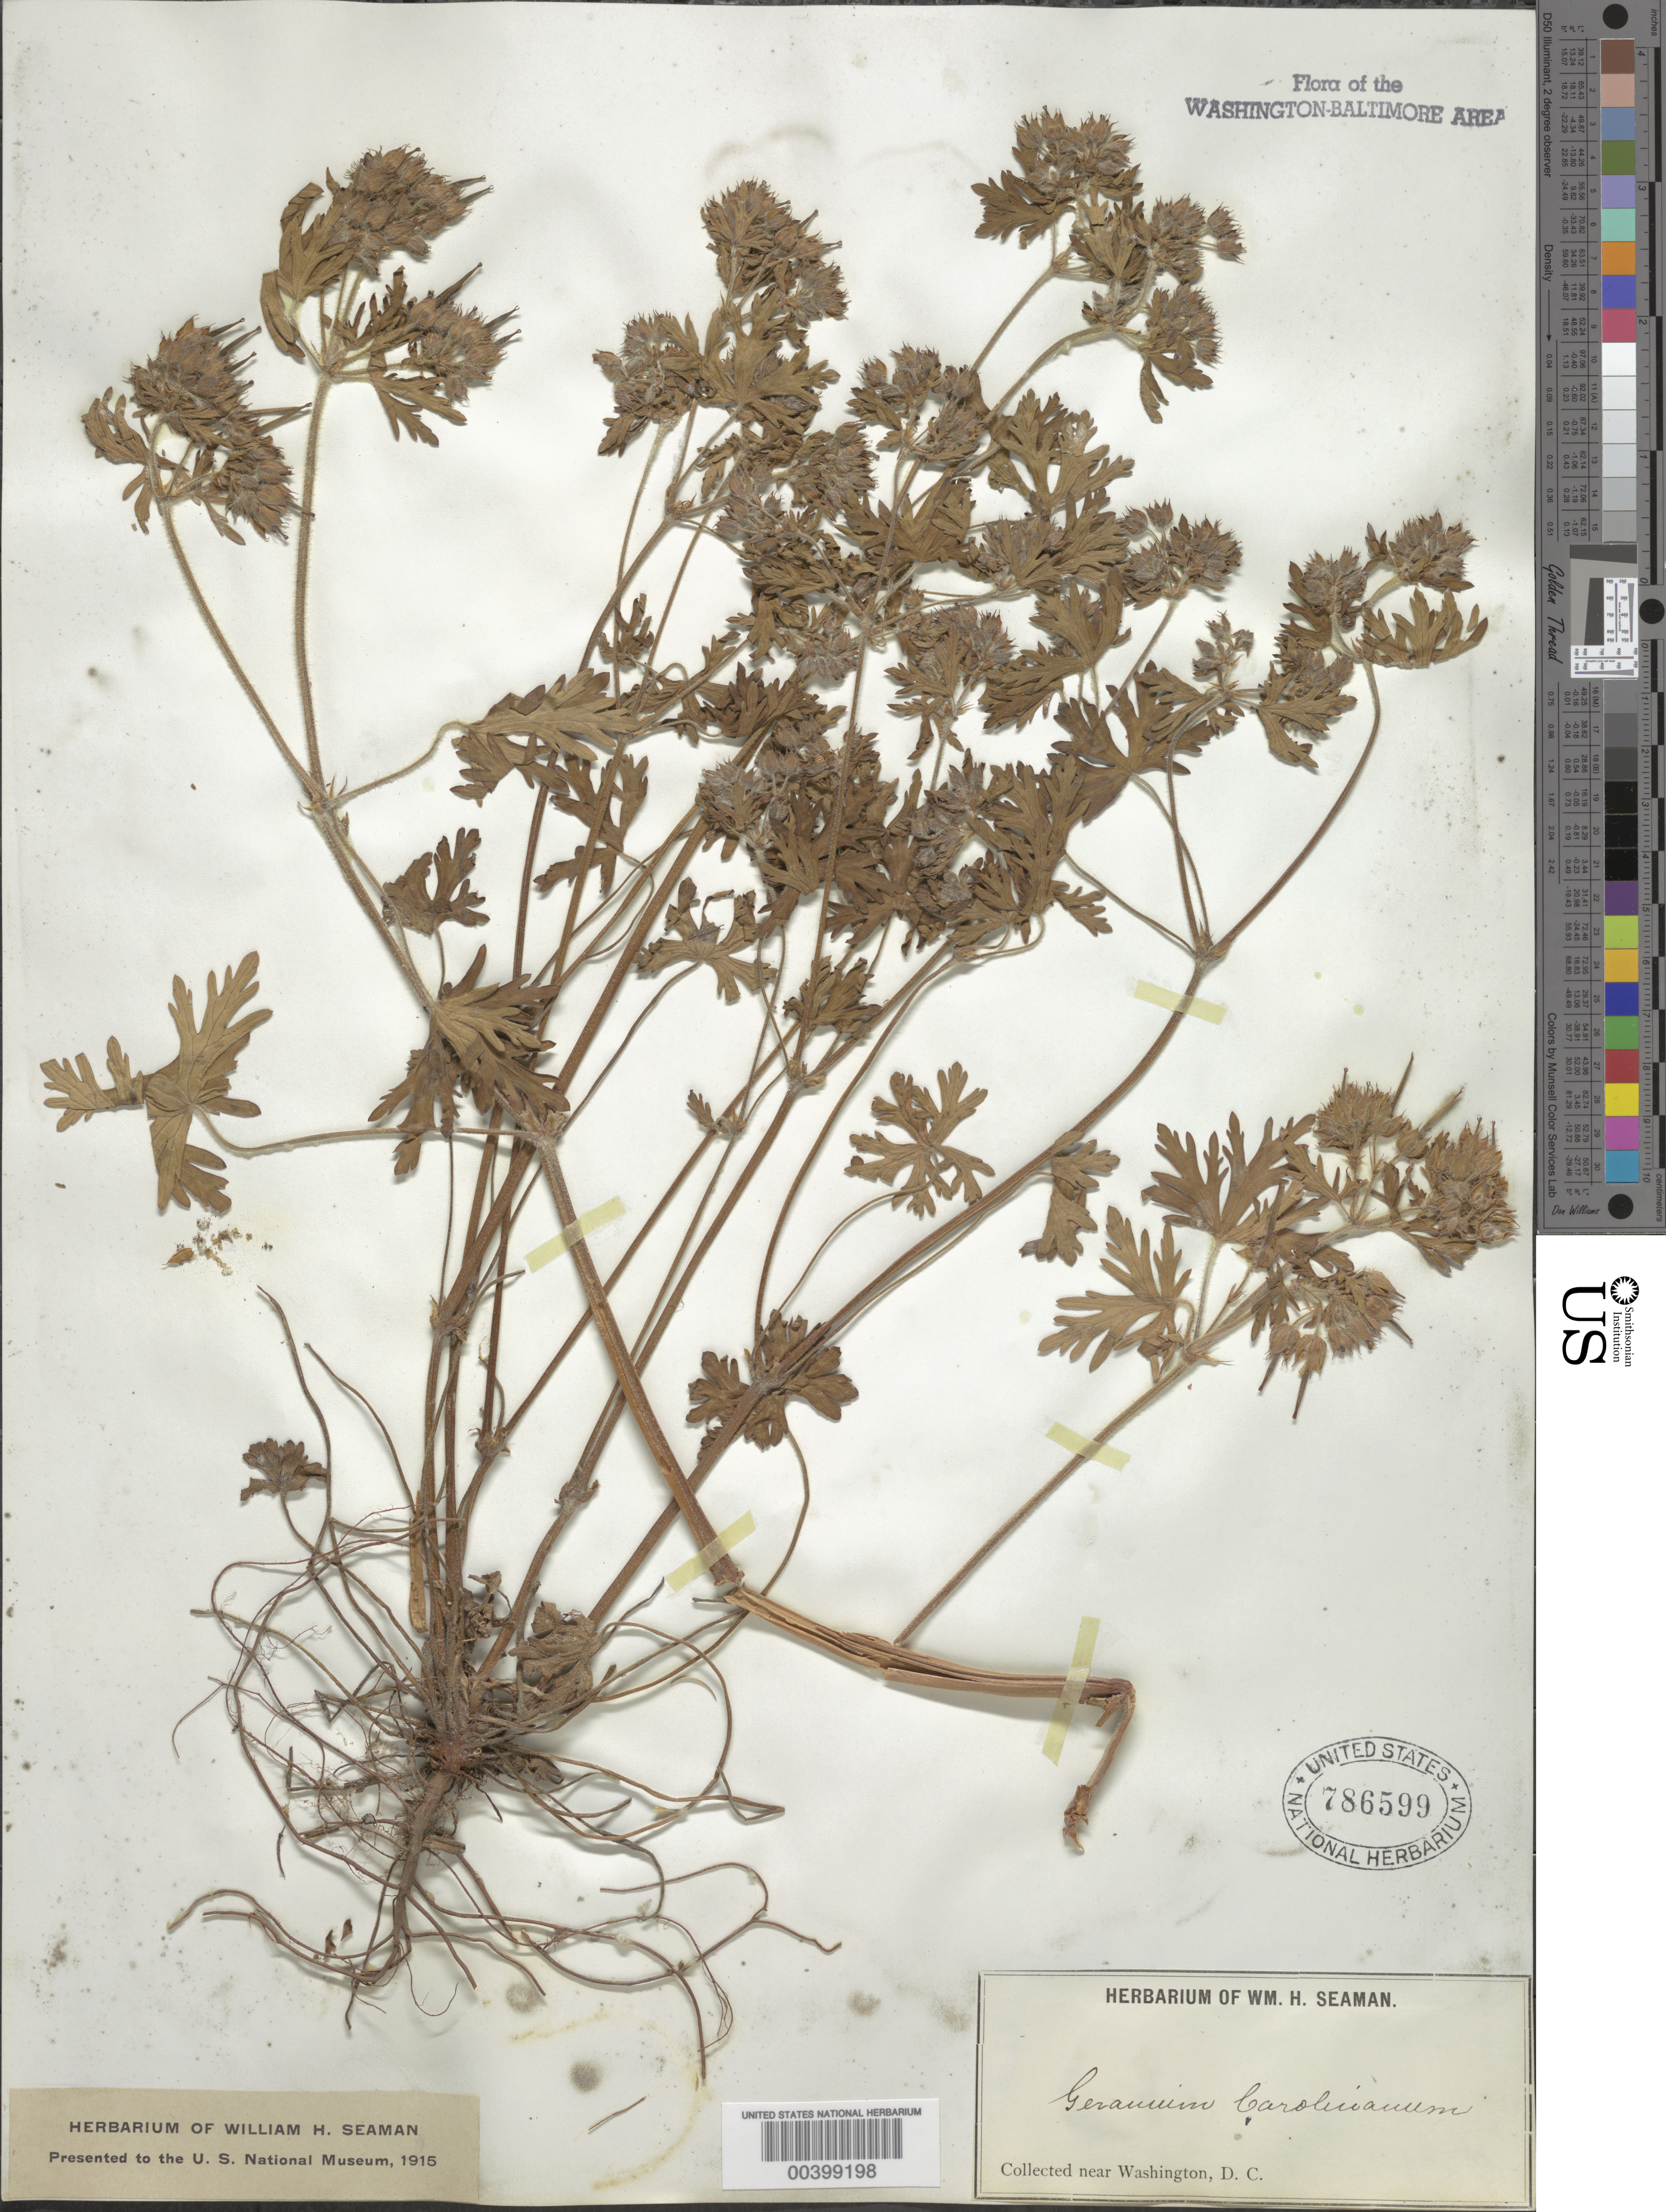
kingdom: Plantae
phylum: Tracheophyta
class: Magnoliopsida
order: Geraniales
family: Geraniaceae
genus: Geranium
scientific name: Geranium carolinianum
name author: L.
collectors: W. Seaman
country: United States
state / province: District of Columbia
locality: Washington DC area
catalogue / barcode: US 786599